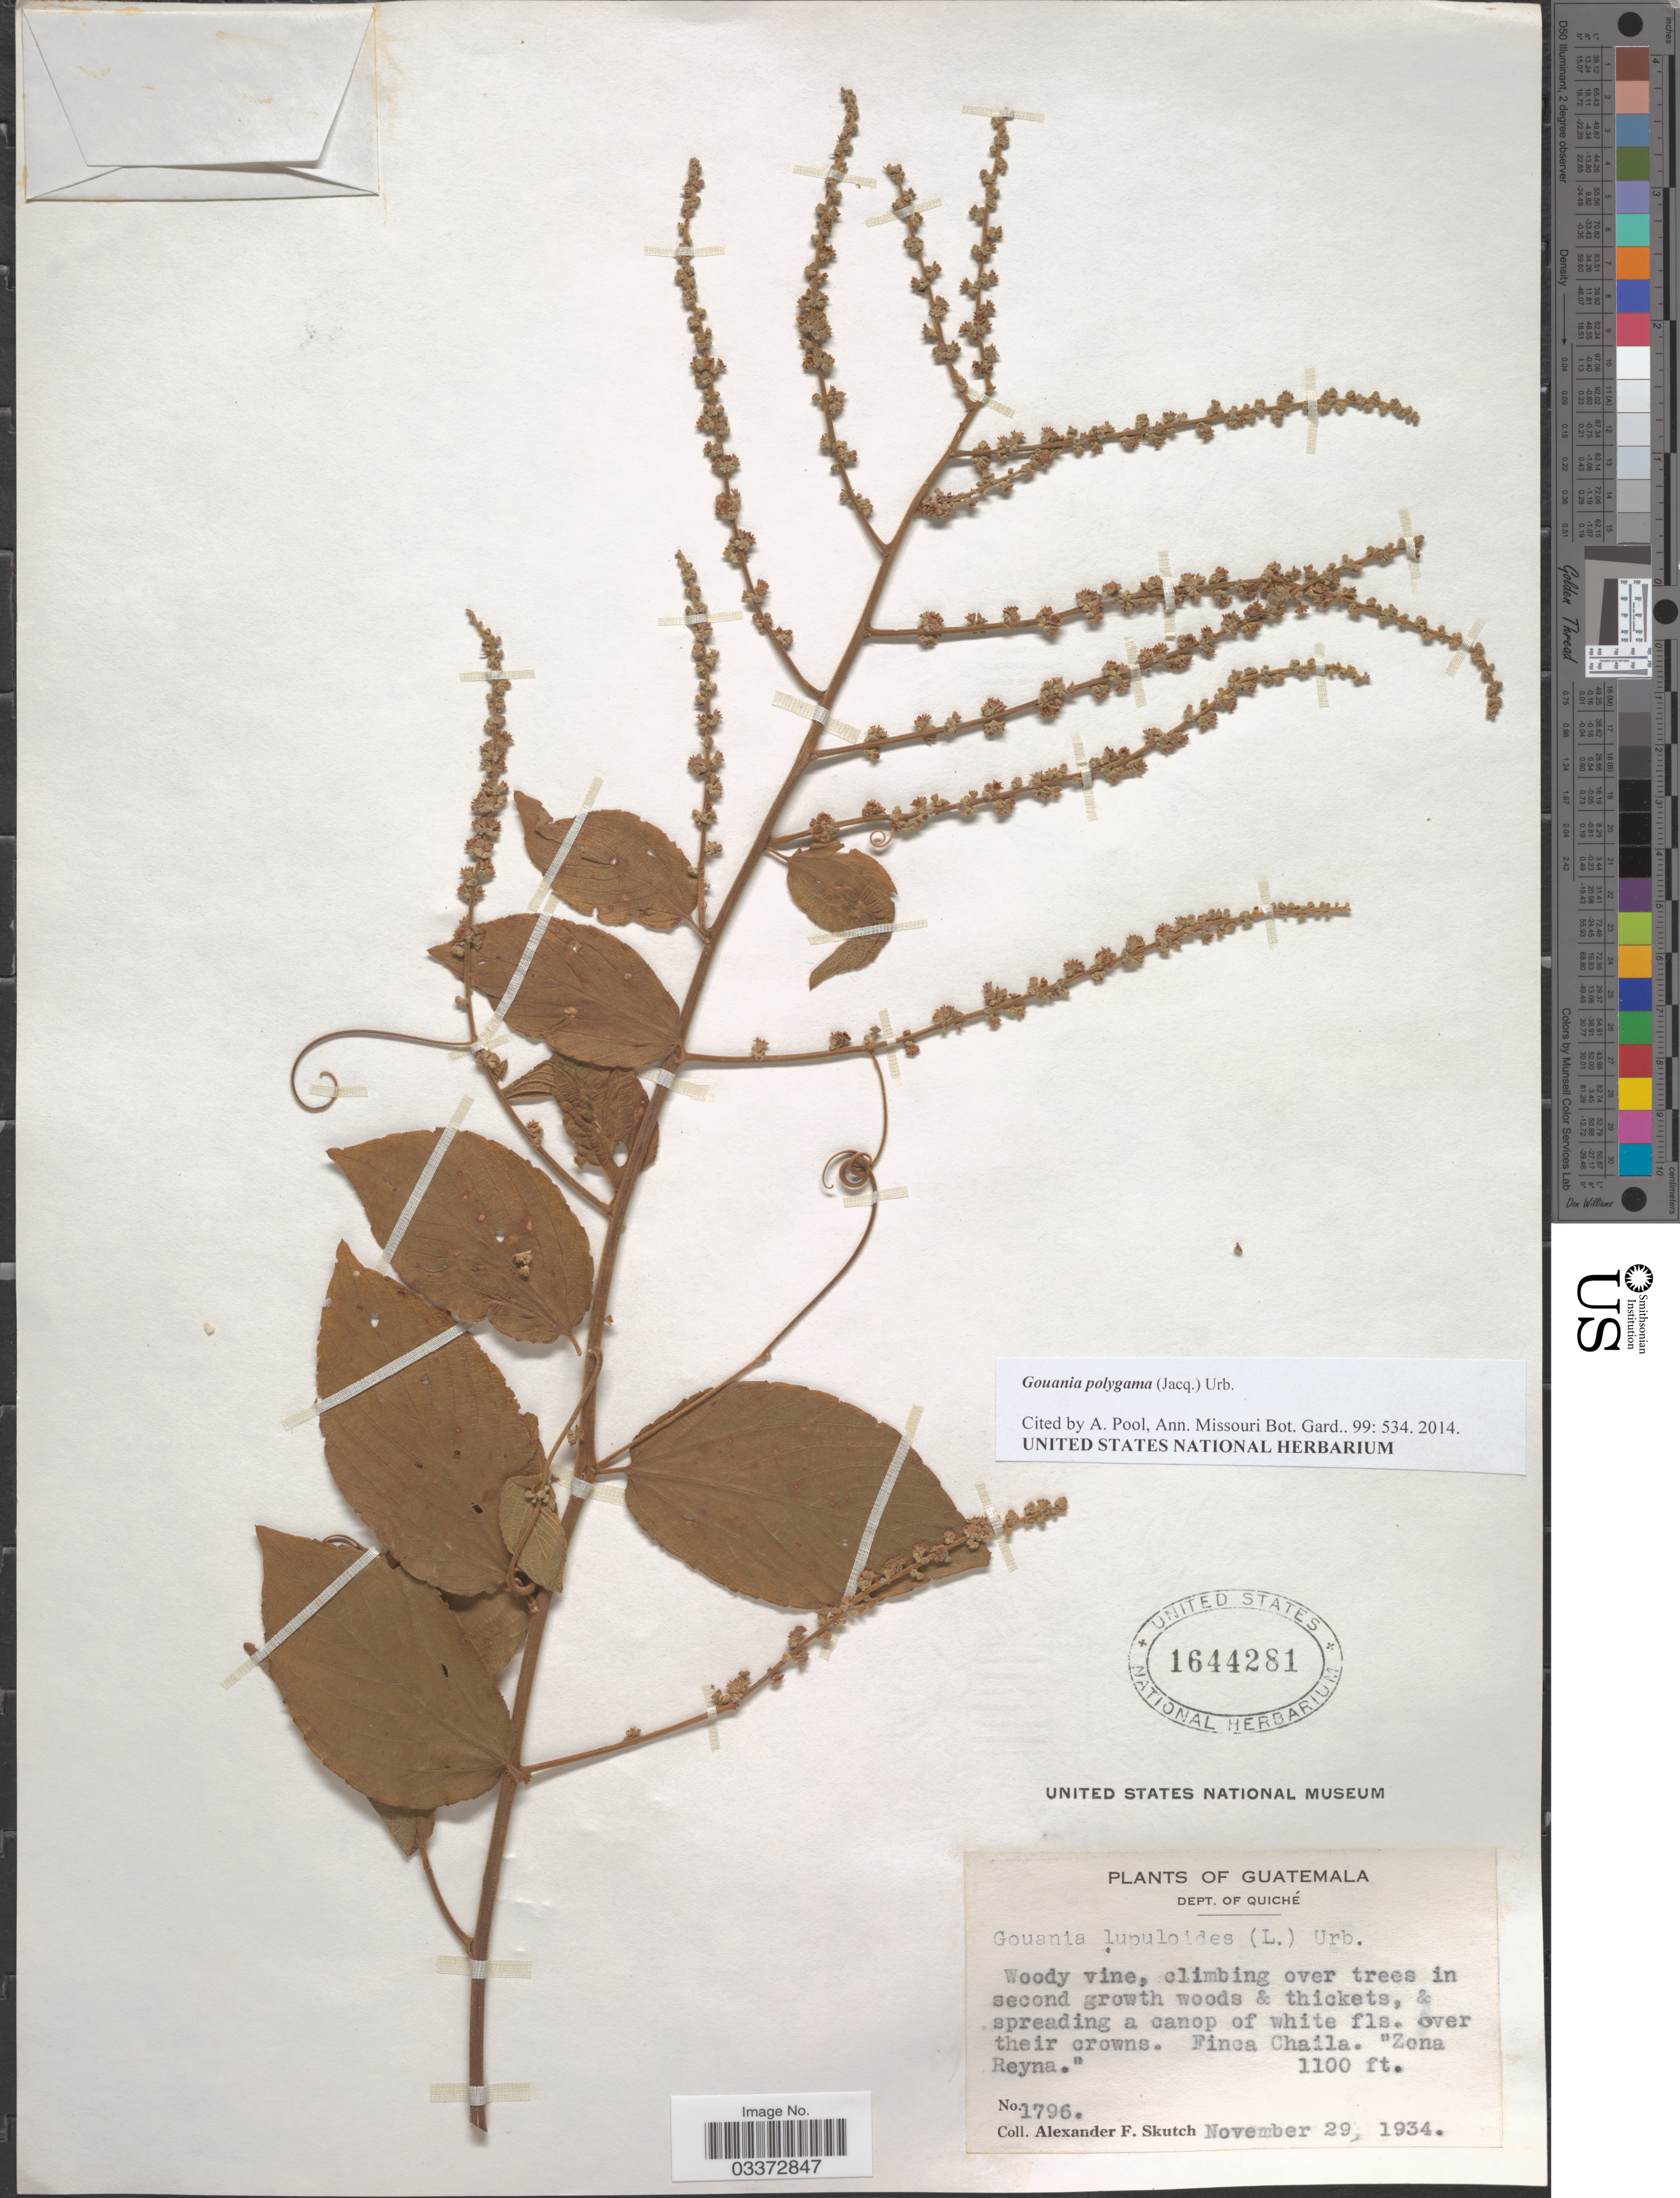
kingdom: Plantae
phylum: Tracheophyta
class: Magnoliopsida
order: Rosales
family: Rhamnaceae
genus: Gouania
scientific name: Gouania polygama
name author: (Jacq.) Urb.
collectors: A. F. Skutch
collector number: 1796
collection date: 1934-11-29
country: Guatemala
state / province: El Quiché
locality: Dept. of Quiché. Finca Chaila. "Zona Reyna."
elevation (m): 335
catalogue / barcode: US 1644281